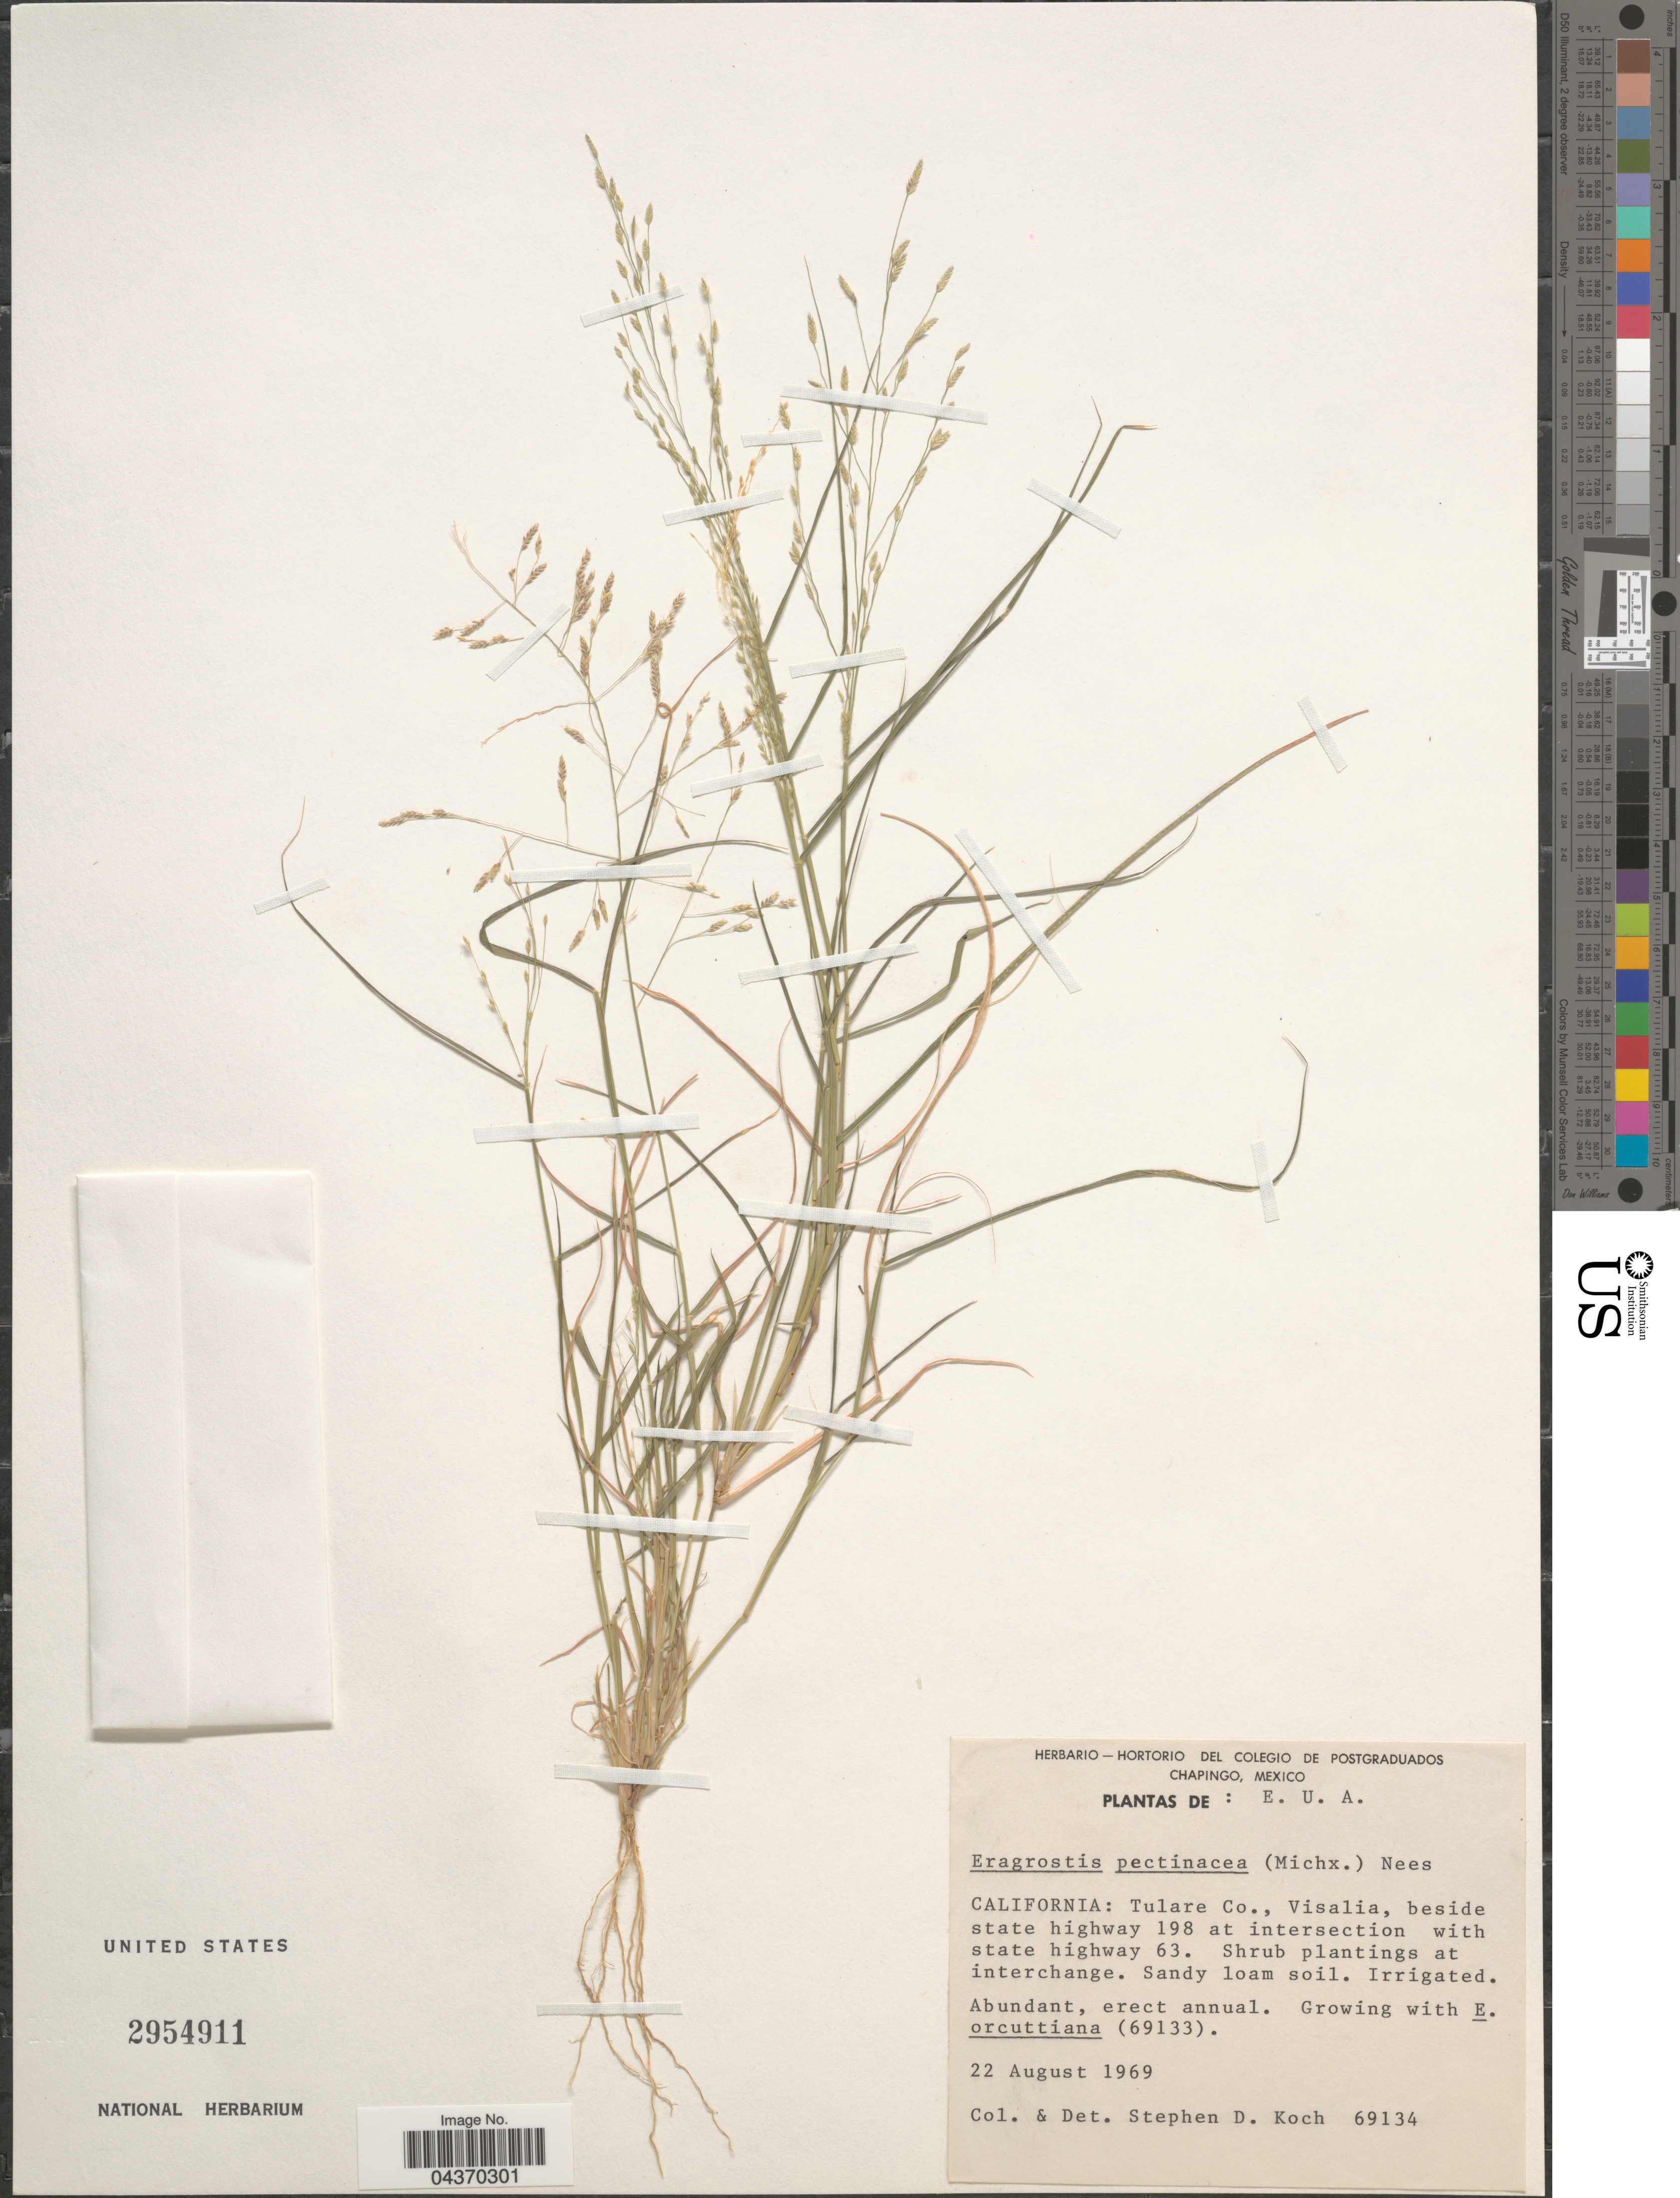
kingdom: Plantae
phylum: Tracheophyta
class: Liliopsida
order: Poales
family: Poaceae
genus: Eragrostis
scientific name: Eragrostis pectinacea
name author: (Michx.) Nees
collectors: S. D. Koch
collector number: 69134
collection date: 1969-08-22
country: United States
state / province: California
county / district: Tulare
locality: Tulare Co., Visalia, beside state highway 198 at intersection with state highway 63.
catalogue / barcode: US 2954911